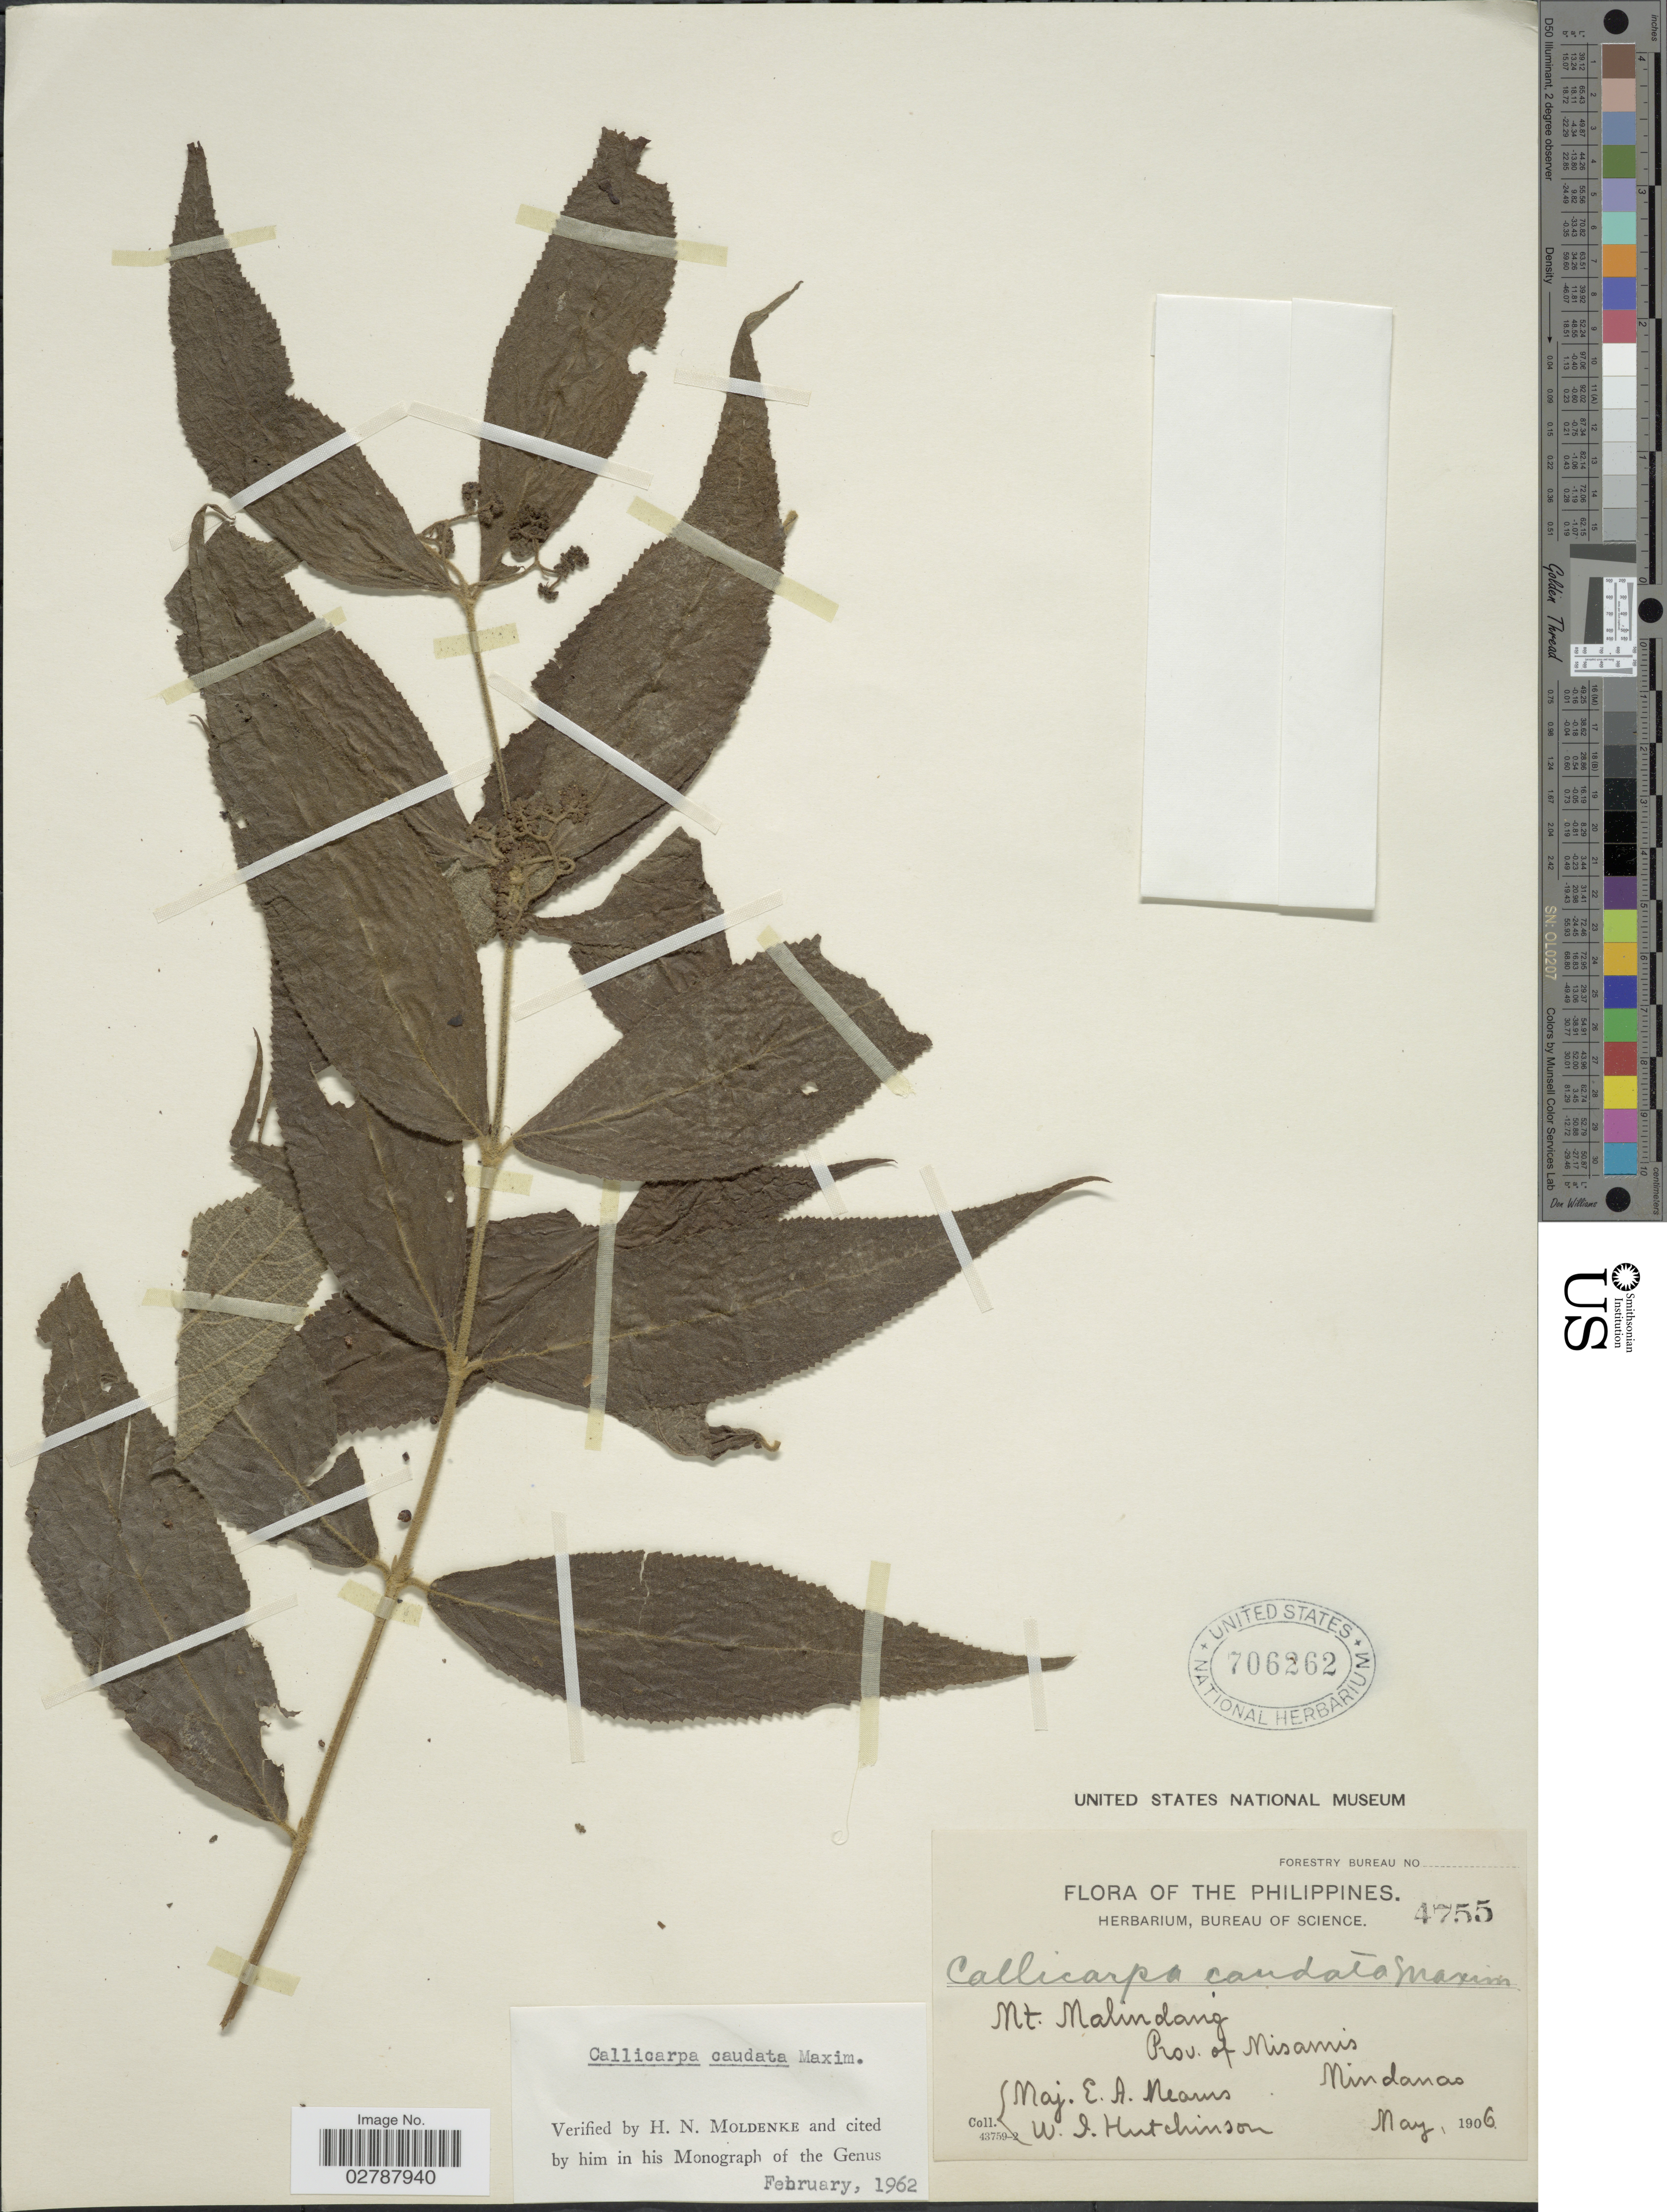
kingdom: Plantae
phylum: Tracheophyta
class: Magnoliopsida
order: Lamiales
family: Lamiaceae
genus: Callicarpa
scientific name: Callicarpa caudata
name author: Maxim.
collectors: E. A. Mearns & W. I. Hutchinson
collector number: Forestry Bureau4755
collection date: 1906-05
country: Philippines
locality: Mt. Malindang, Prov. of Misamis, Mindanao.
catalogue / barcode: US 706262